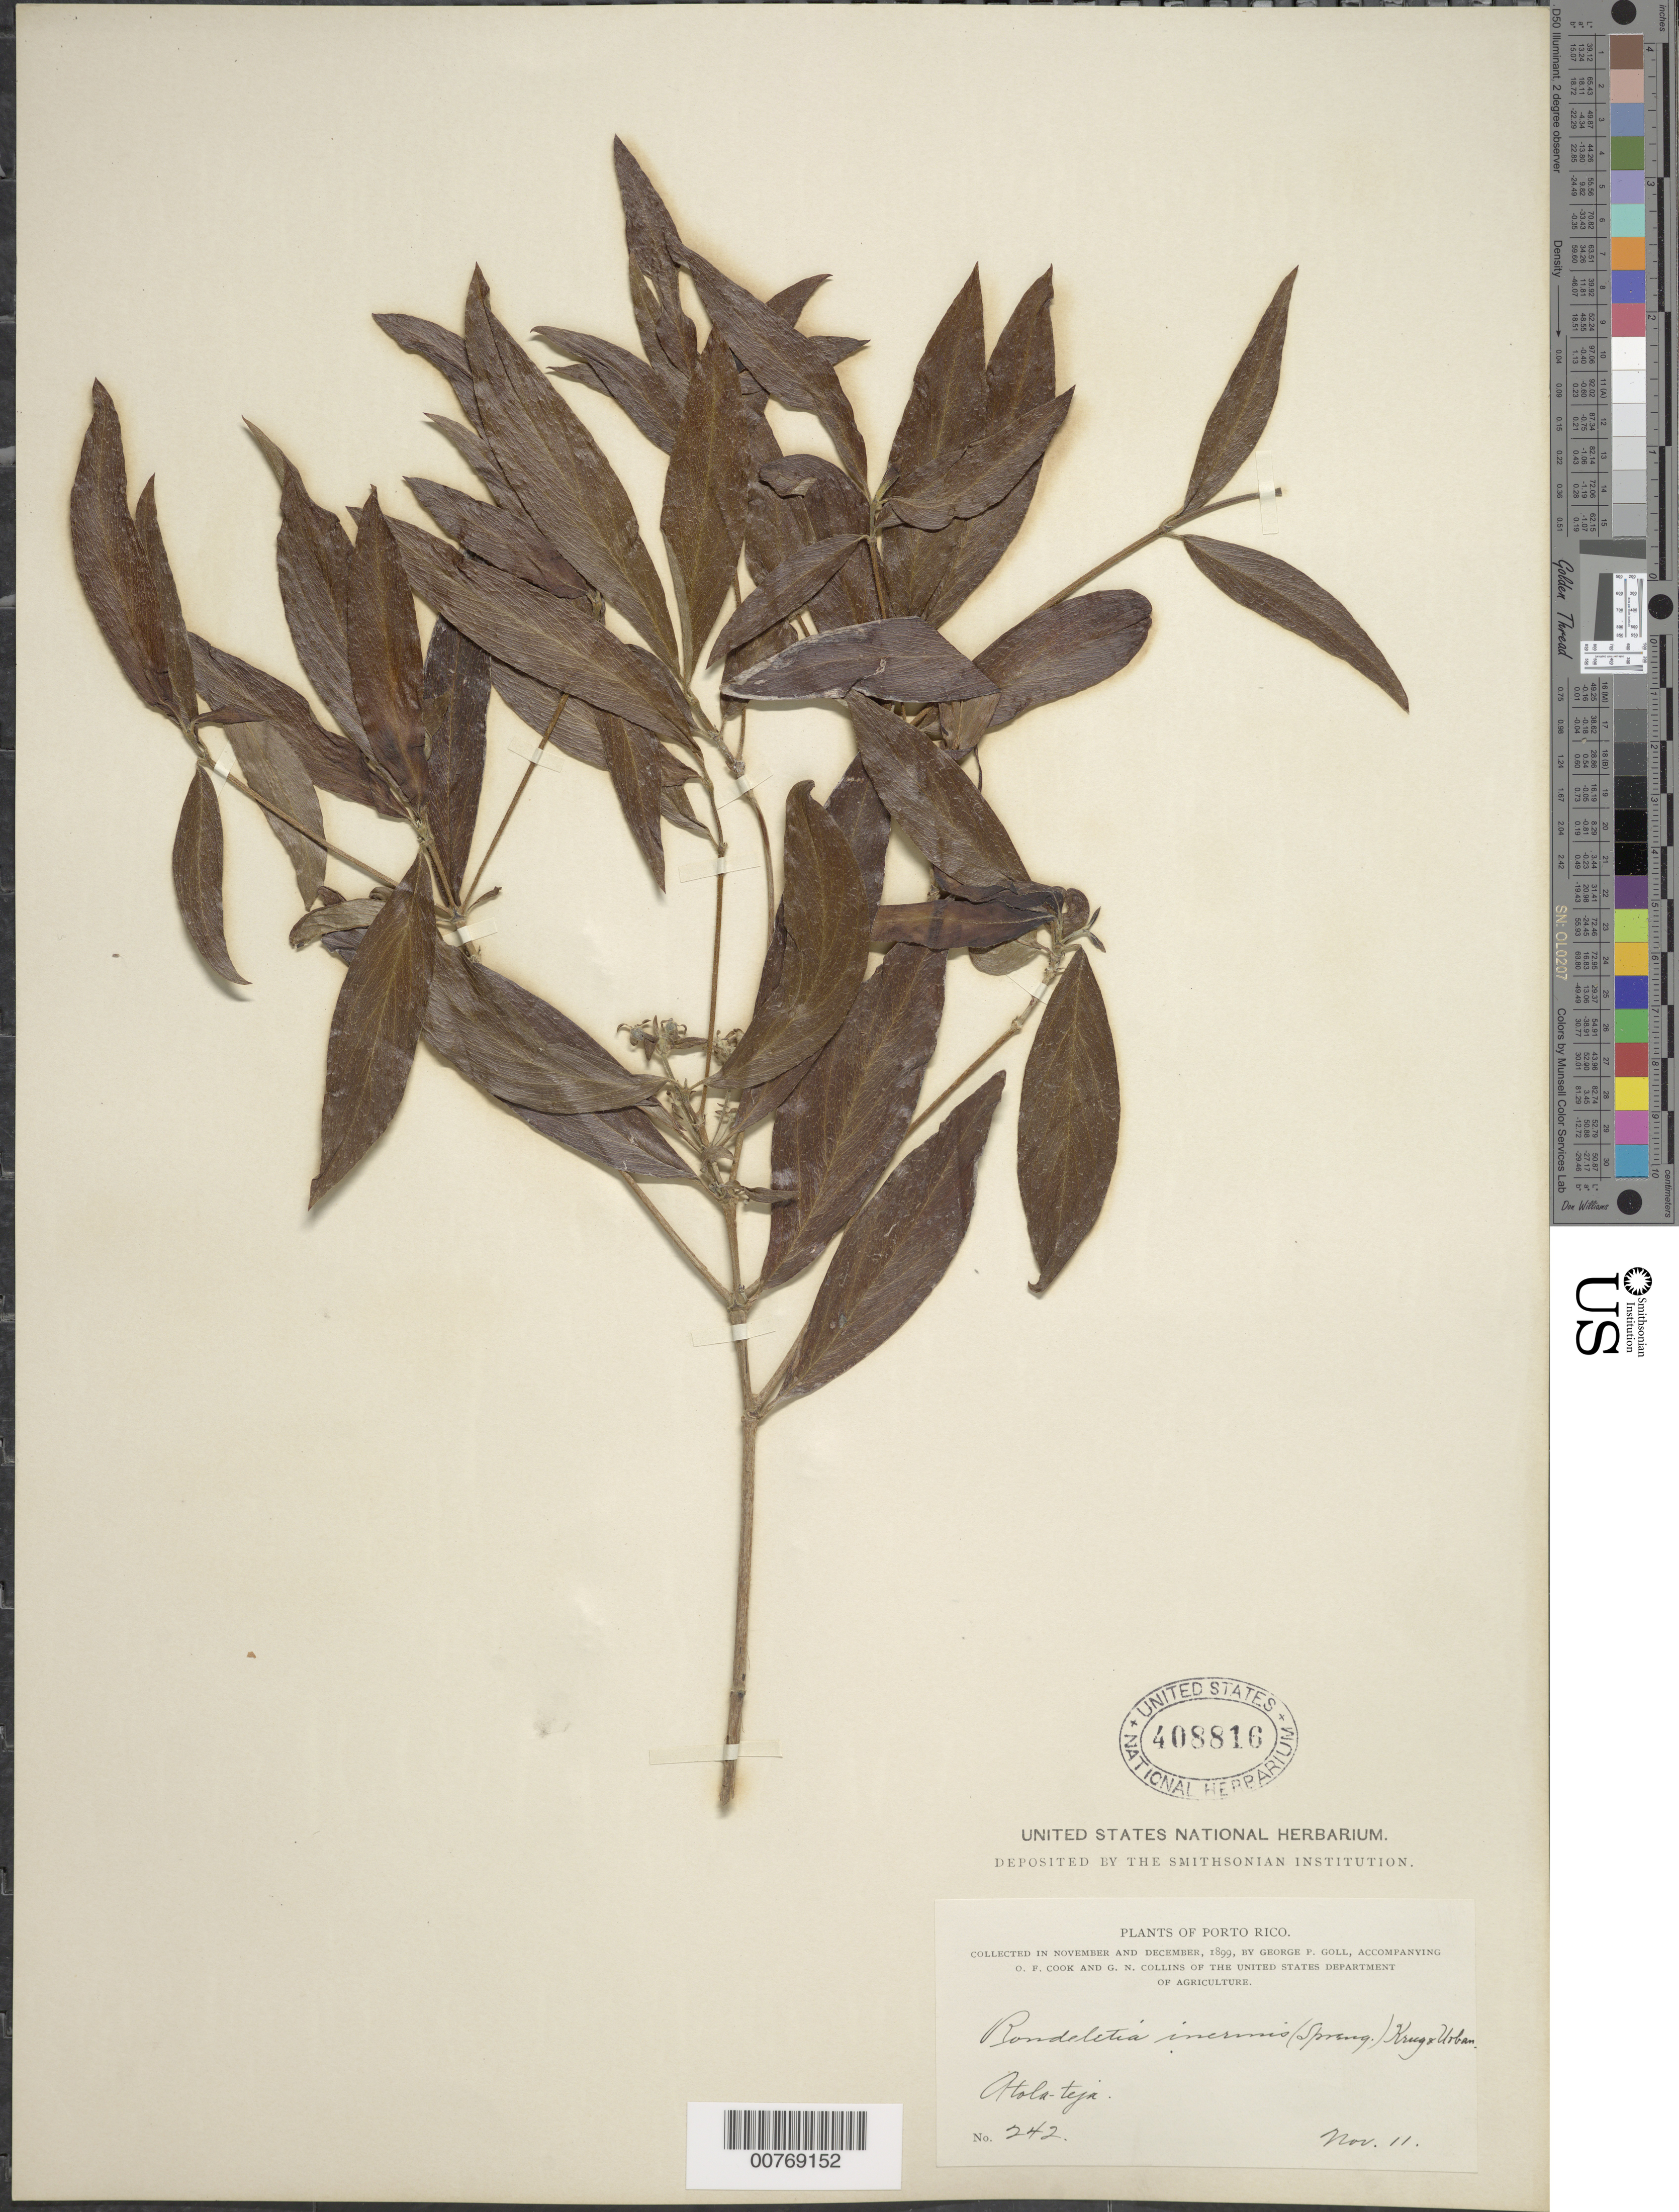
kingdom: Plantae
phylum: Tracheophyta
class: Magnoliopsida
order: Gentianales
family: Rubiaceae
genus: Rondeletia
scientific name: Rondeletia inermis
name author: (Spreng.) Krug & Urb.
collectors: G. Goll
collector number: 242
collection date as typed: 11 Nov 1899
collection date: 1899-11-11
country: Puerto Rico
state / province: Bayamón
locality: Hato Tejas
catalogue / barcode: US 408816